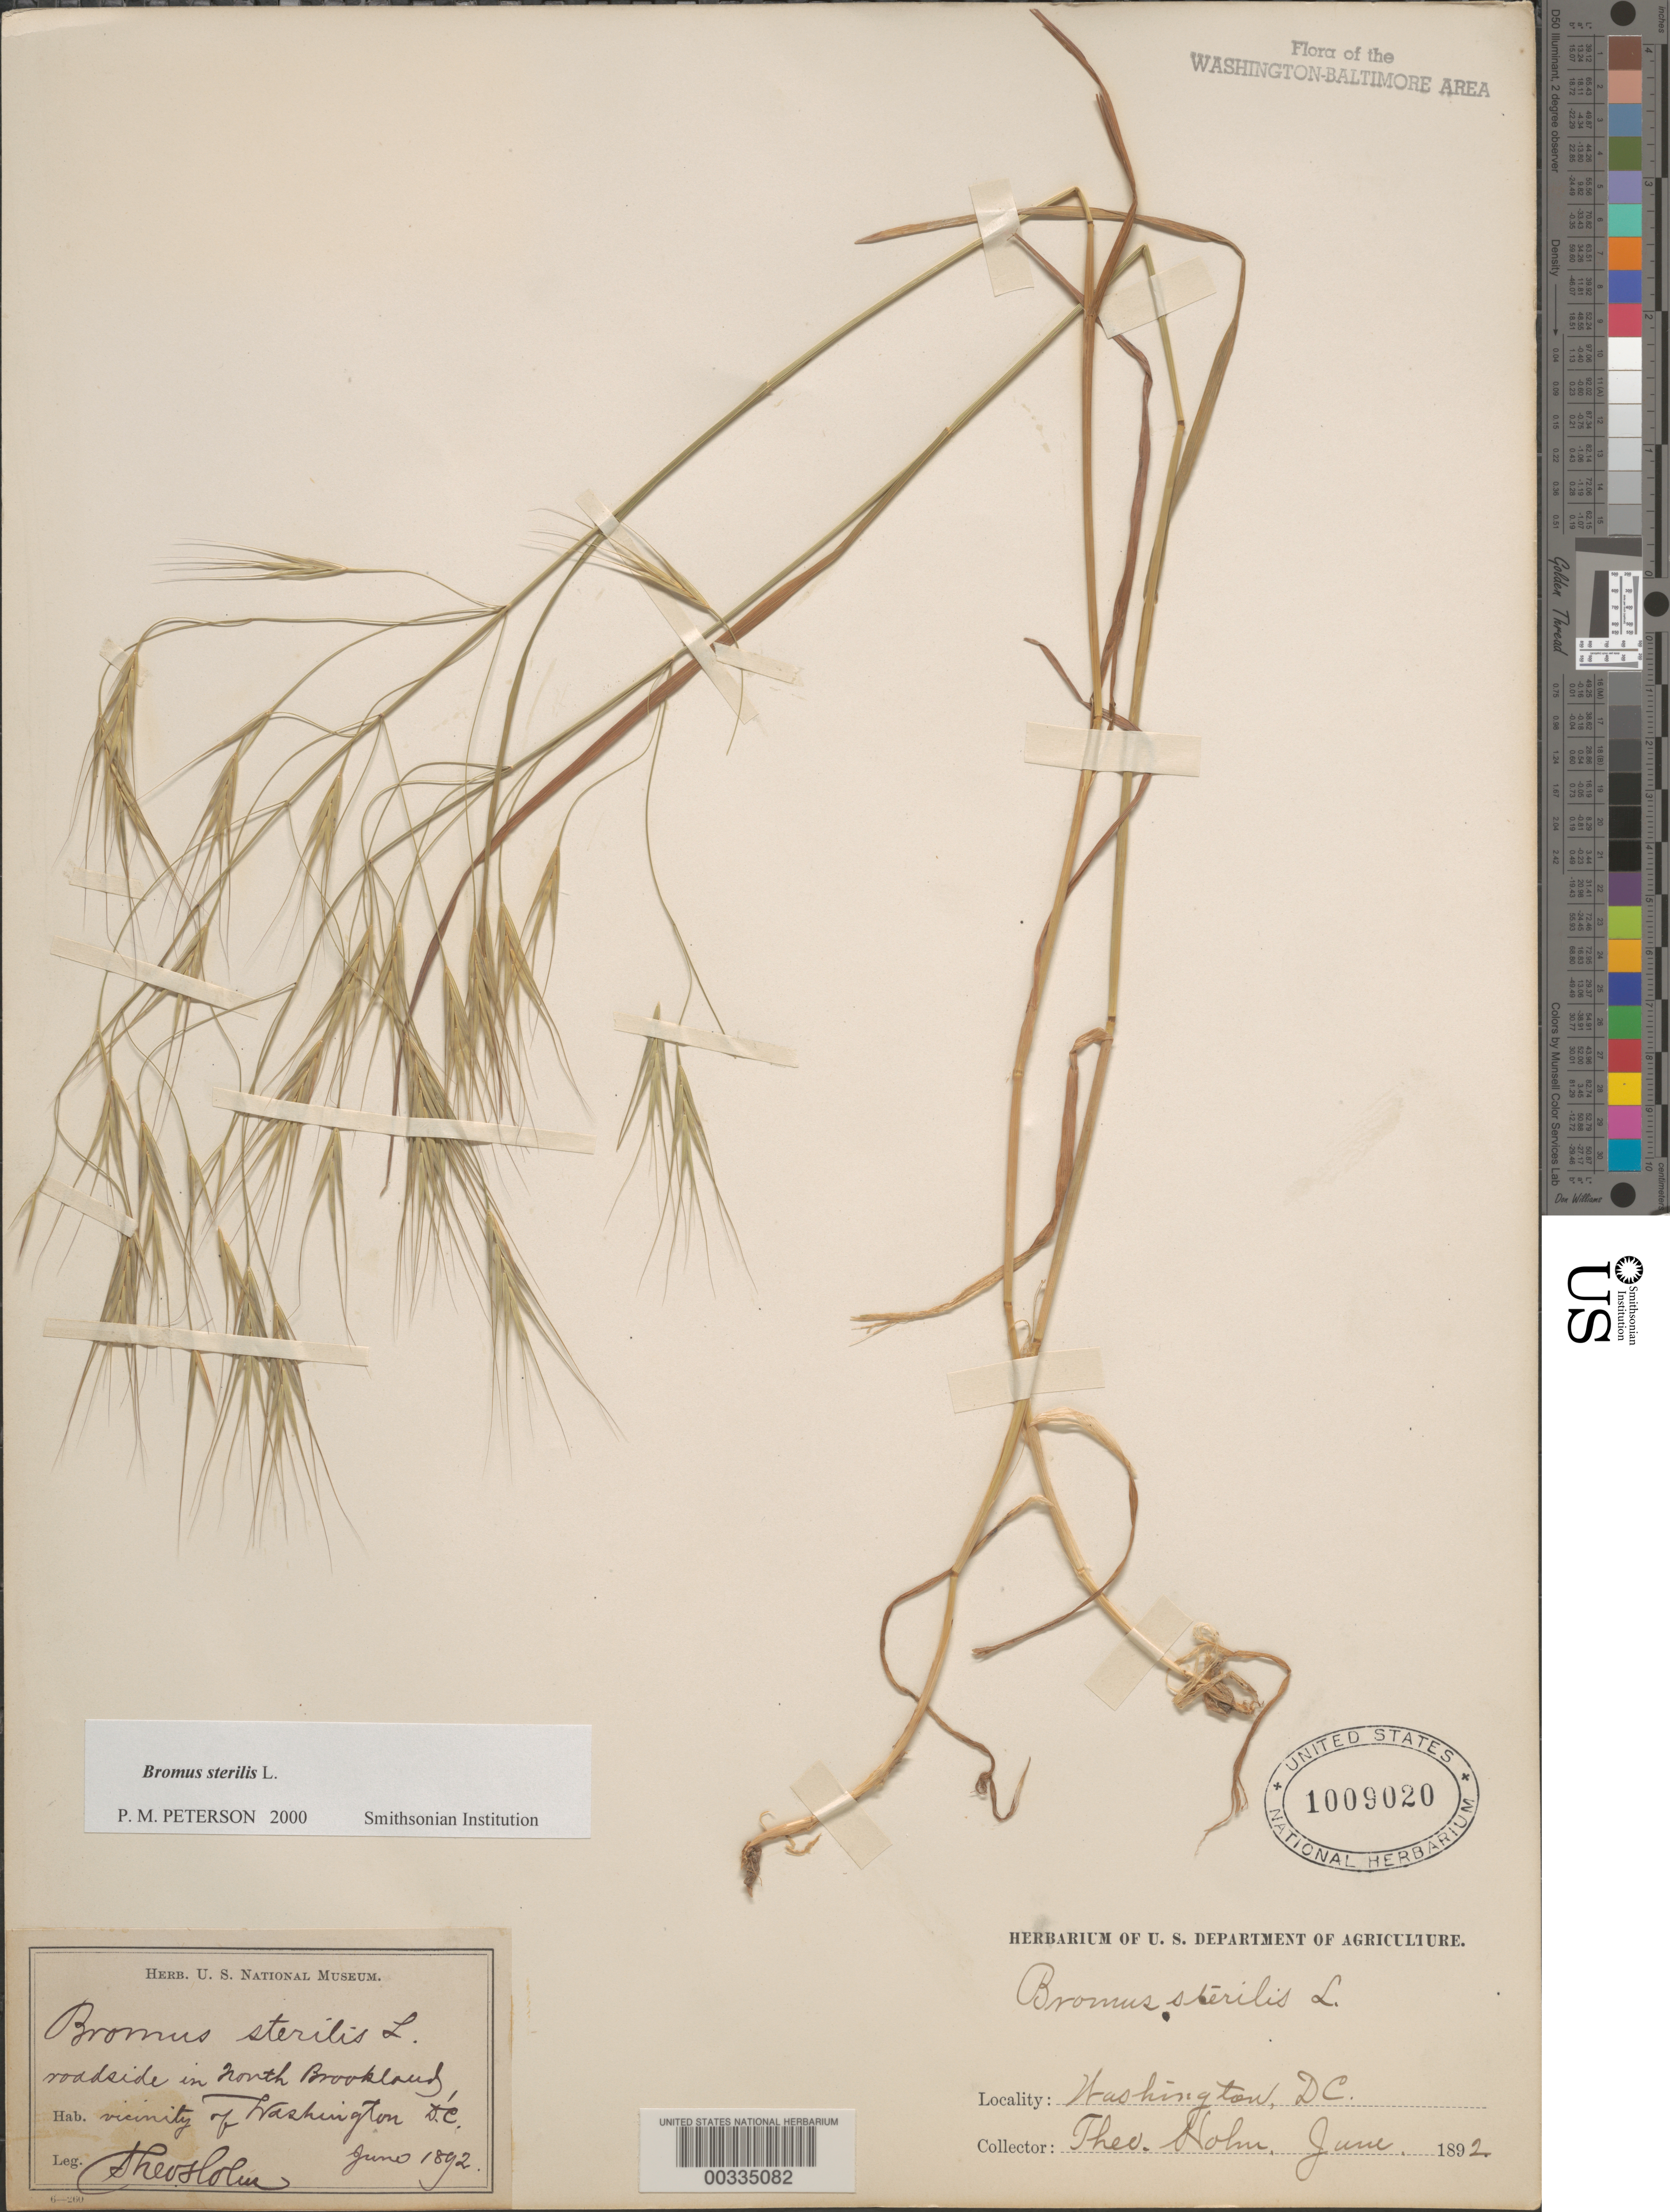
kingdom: Plantae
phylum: Tracheophyta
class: Liliopsida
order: Poales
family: Poaceae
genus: Bromus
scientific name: Bromus sterilis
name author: L.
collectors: T. Holm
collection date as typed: Jun 1892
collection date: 1892-06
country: United States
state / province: District of Columbia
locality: North Brookland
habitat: Roadside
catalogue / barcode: US 1009020